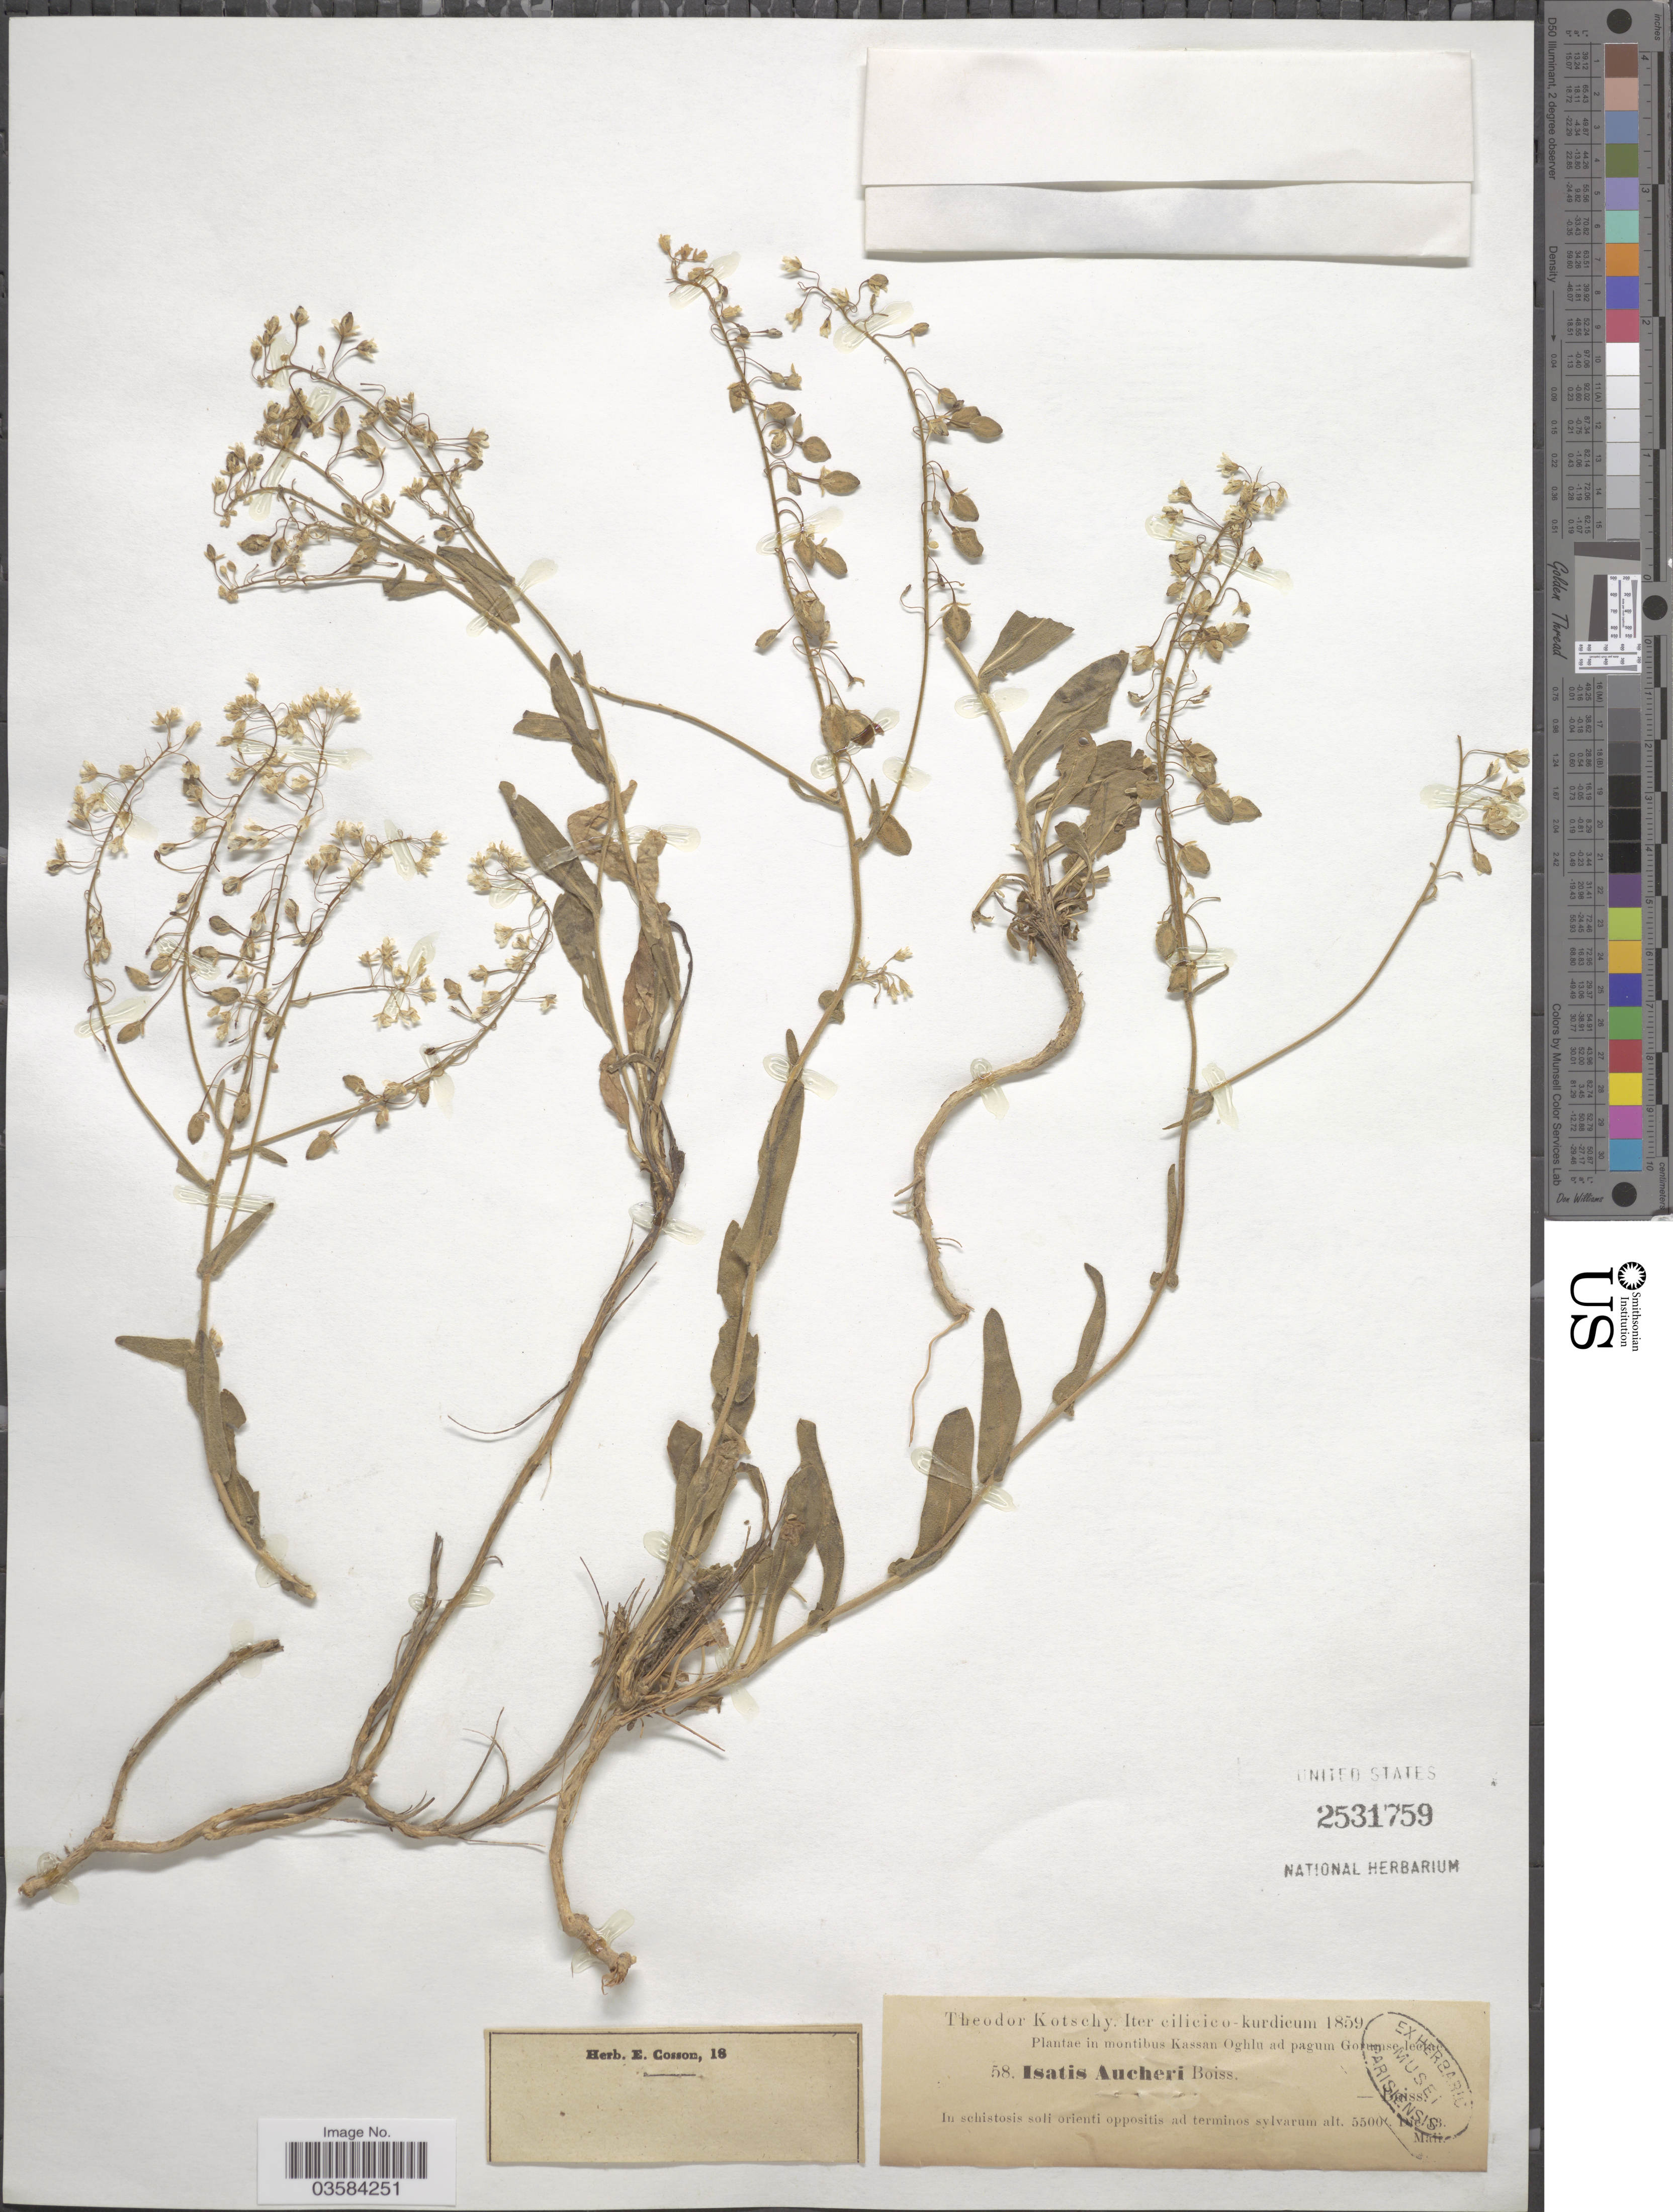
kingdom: Plantae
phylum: Tracheophyta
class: Magnoliopsida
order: Brassicales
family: Brassicaceae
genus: Isatis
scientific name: Isatis aucheri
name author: Boiss.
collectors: K. G. Kotschy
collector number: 58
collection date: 1859-12-13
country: Turkey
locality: Iter cilicico-kurdicum. In montibus Kassan Oghlu ad pagum Gorumse.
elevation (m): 1676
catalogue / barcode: US 2531759